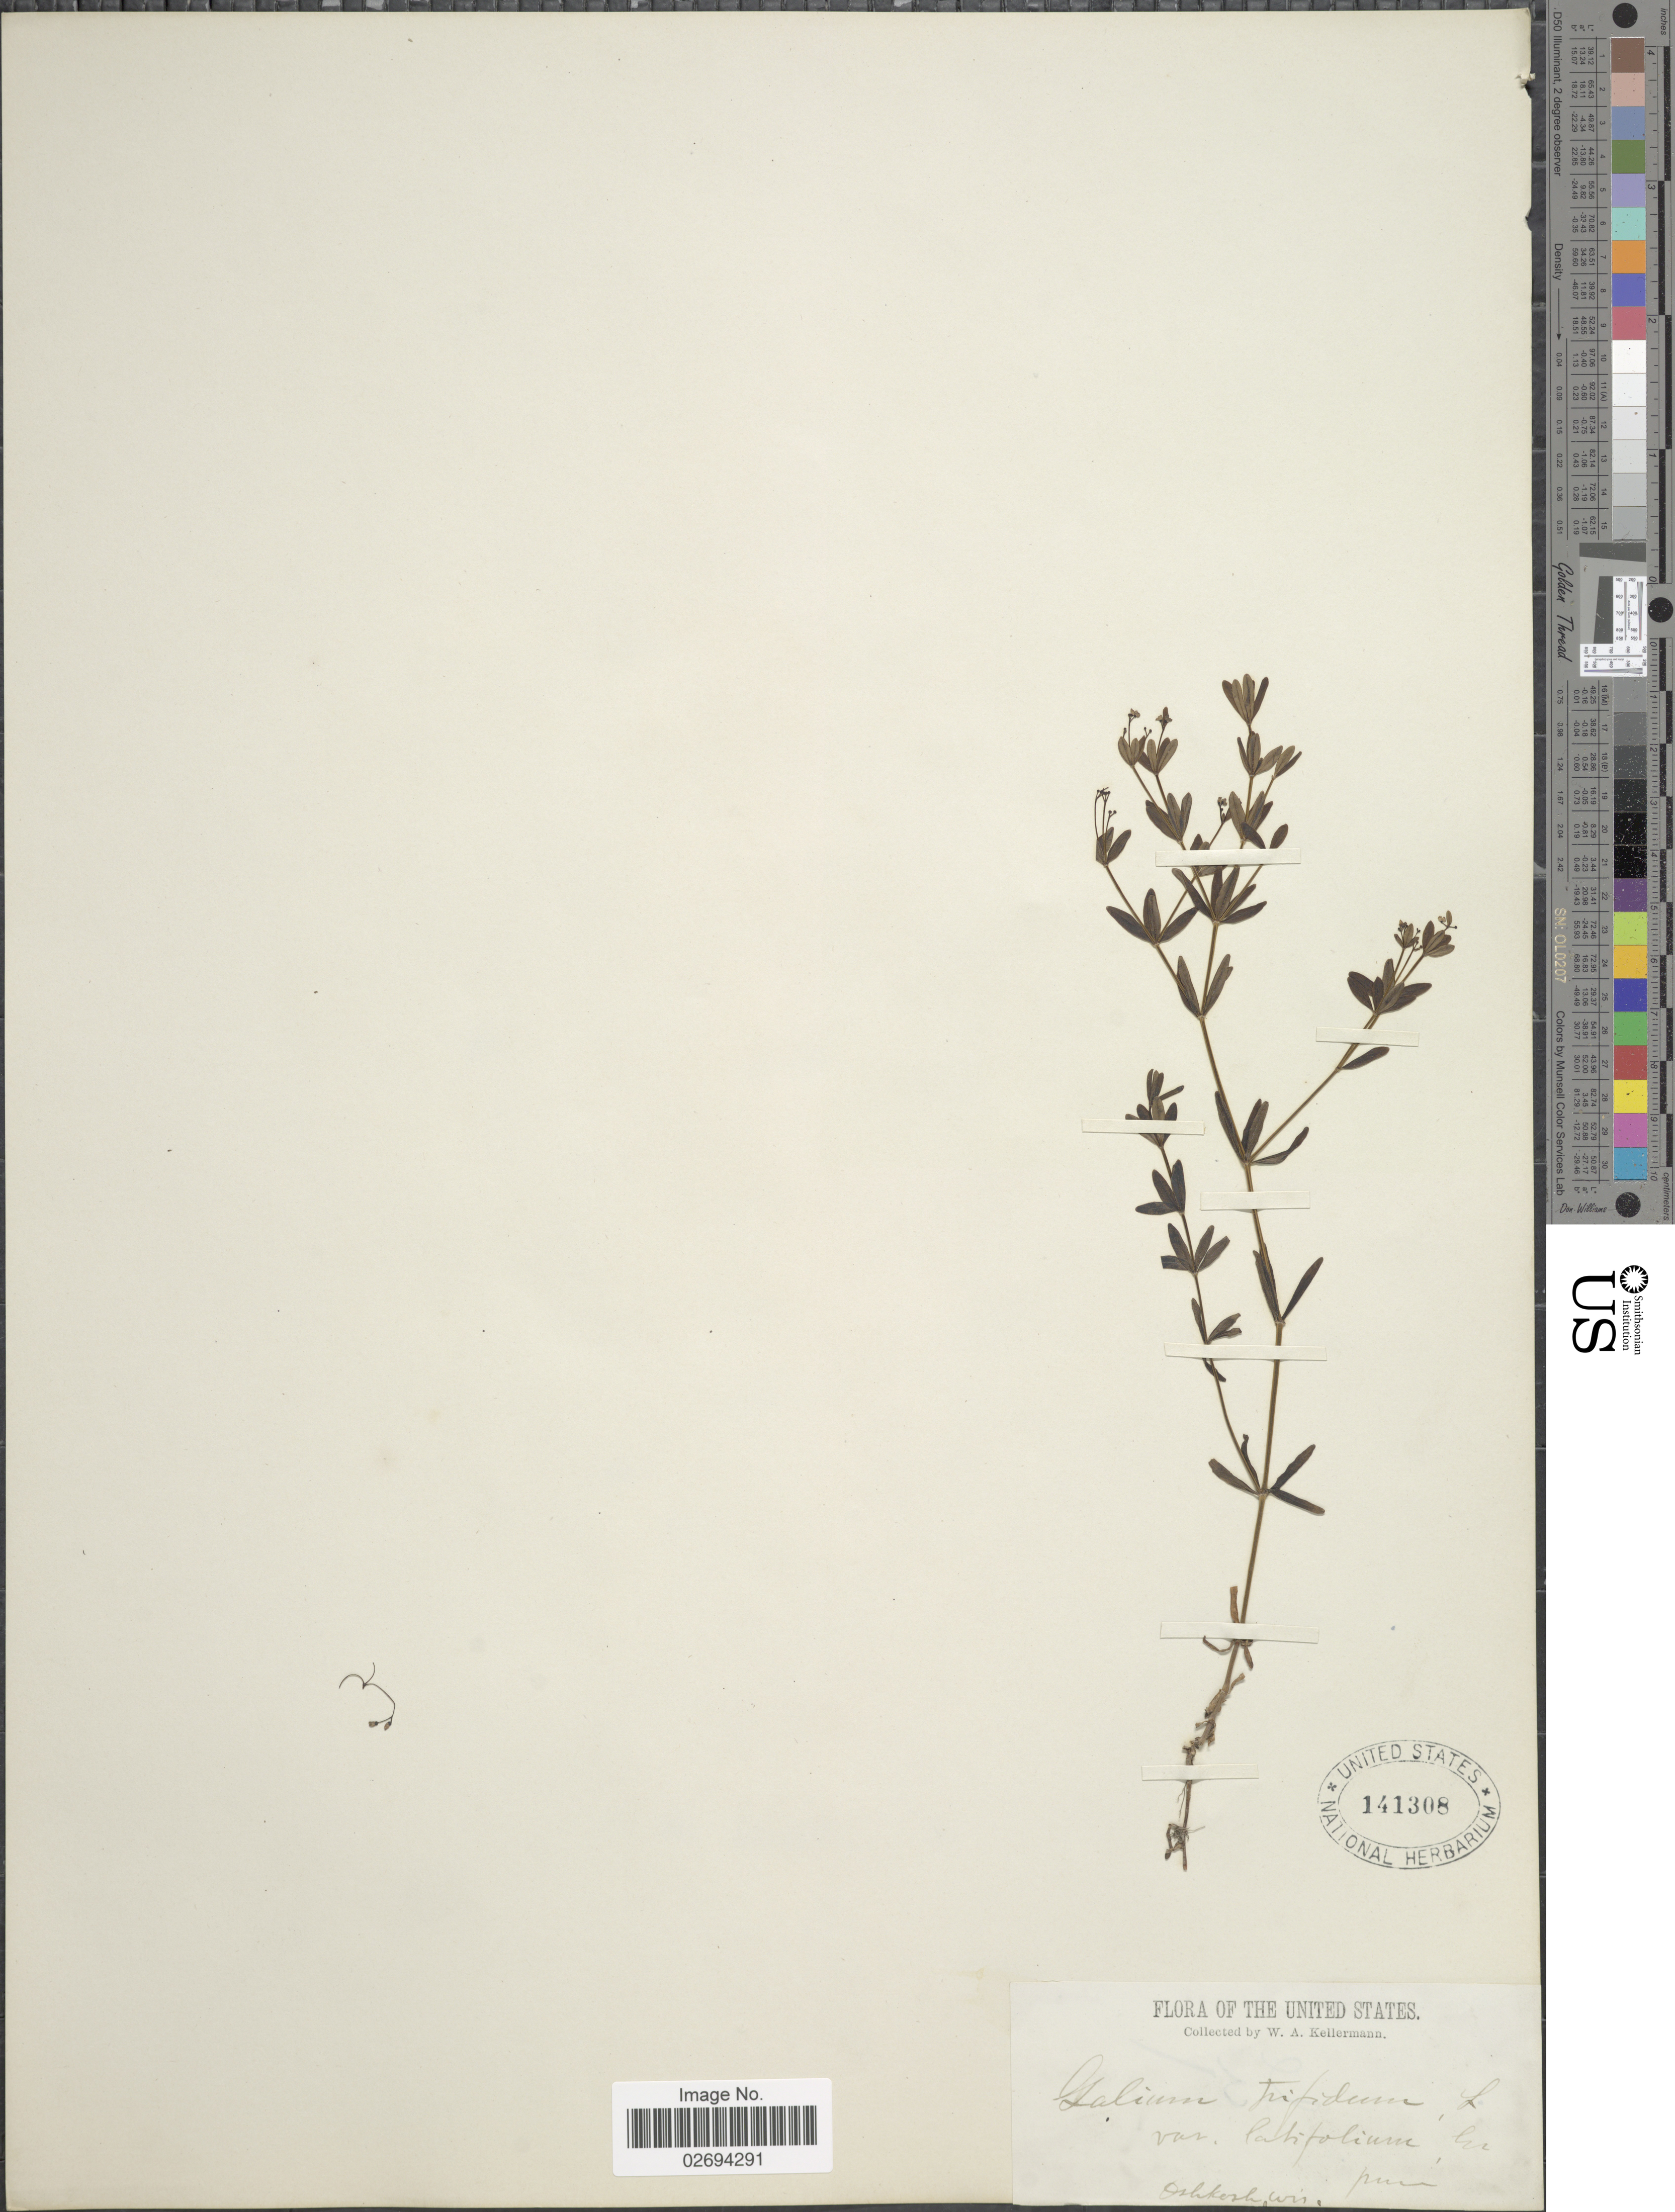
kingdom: Plantae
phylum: Tracheophyta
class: Magnoliopsida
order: Gentianales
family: Rubiaceae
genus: Galium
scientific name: Galium trifidum var. latifolium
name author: Torr.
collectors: W. A. Kellermann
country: United States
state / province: Wisconsin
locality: Oshkosh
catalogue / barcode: US 141308